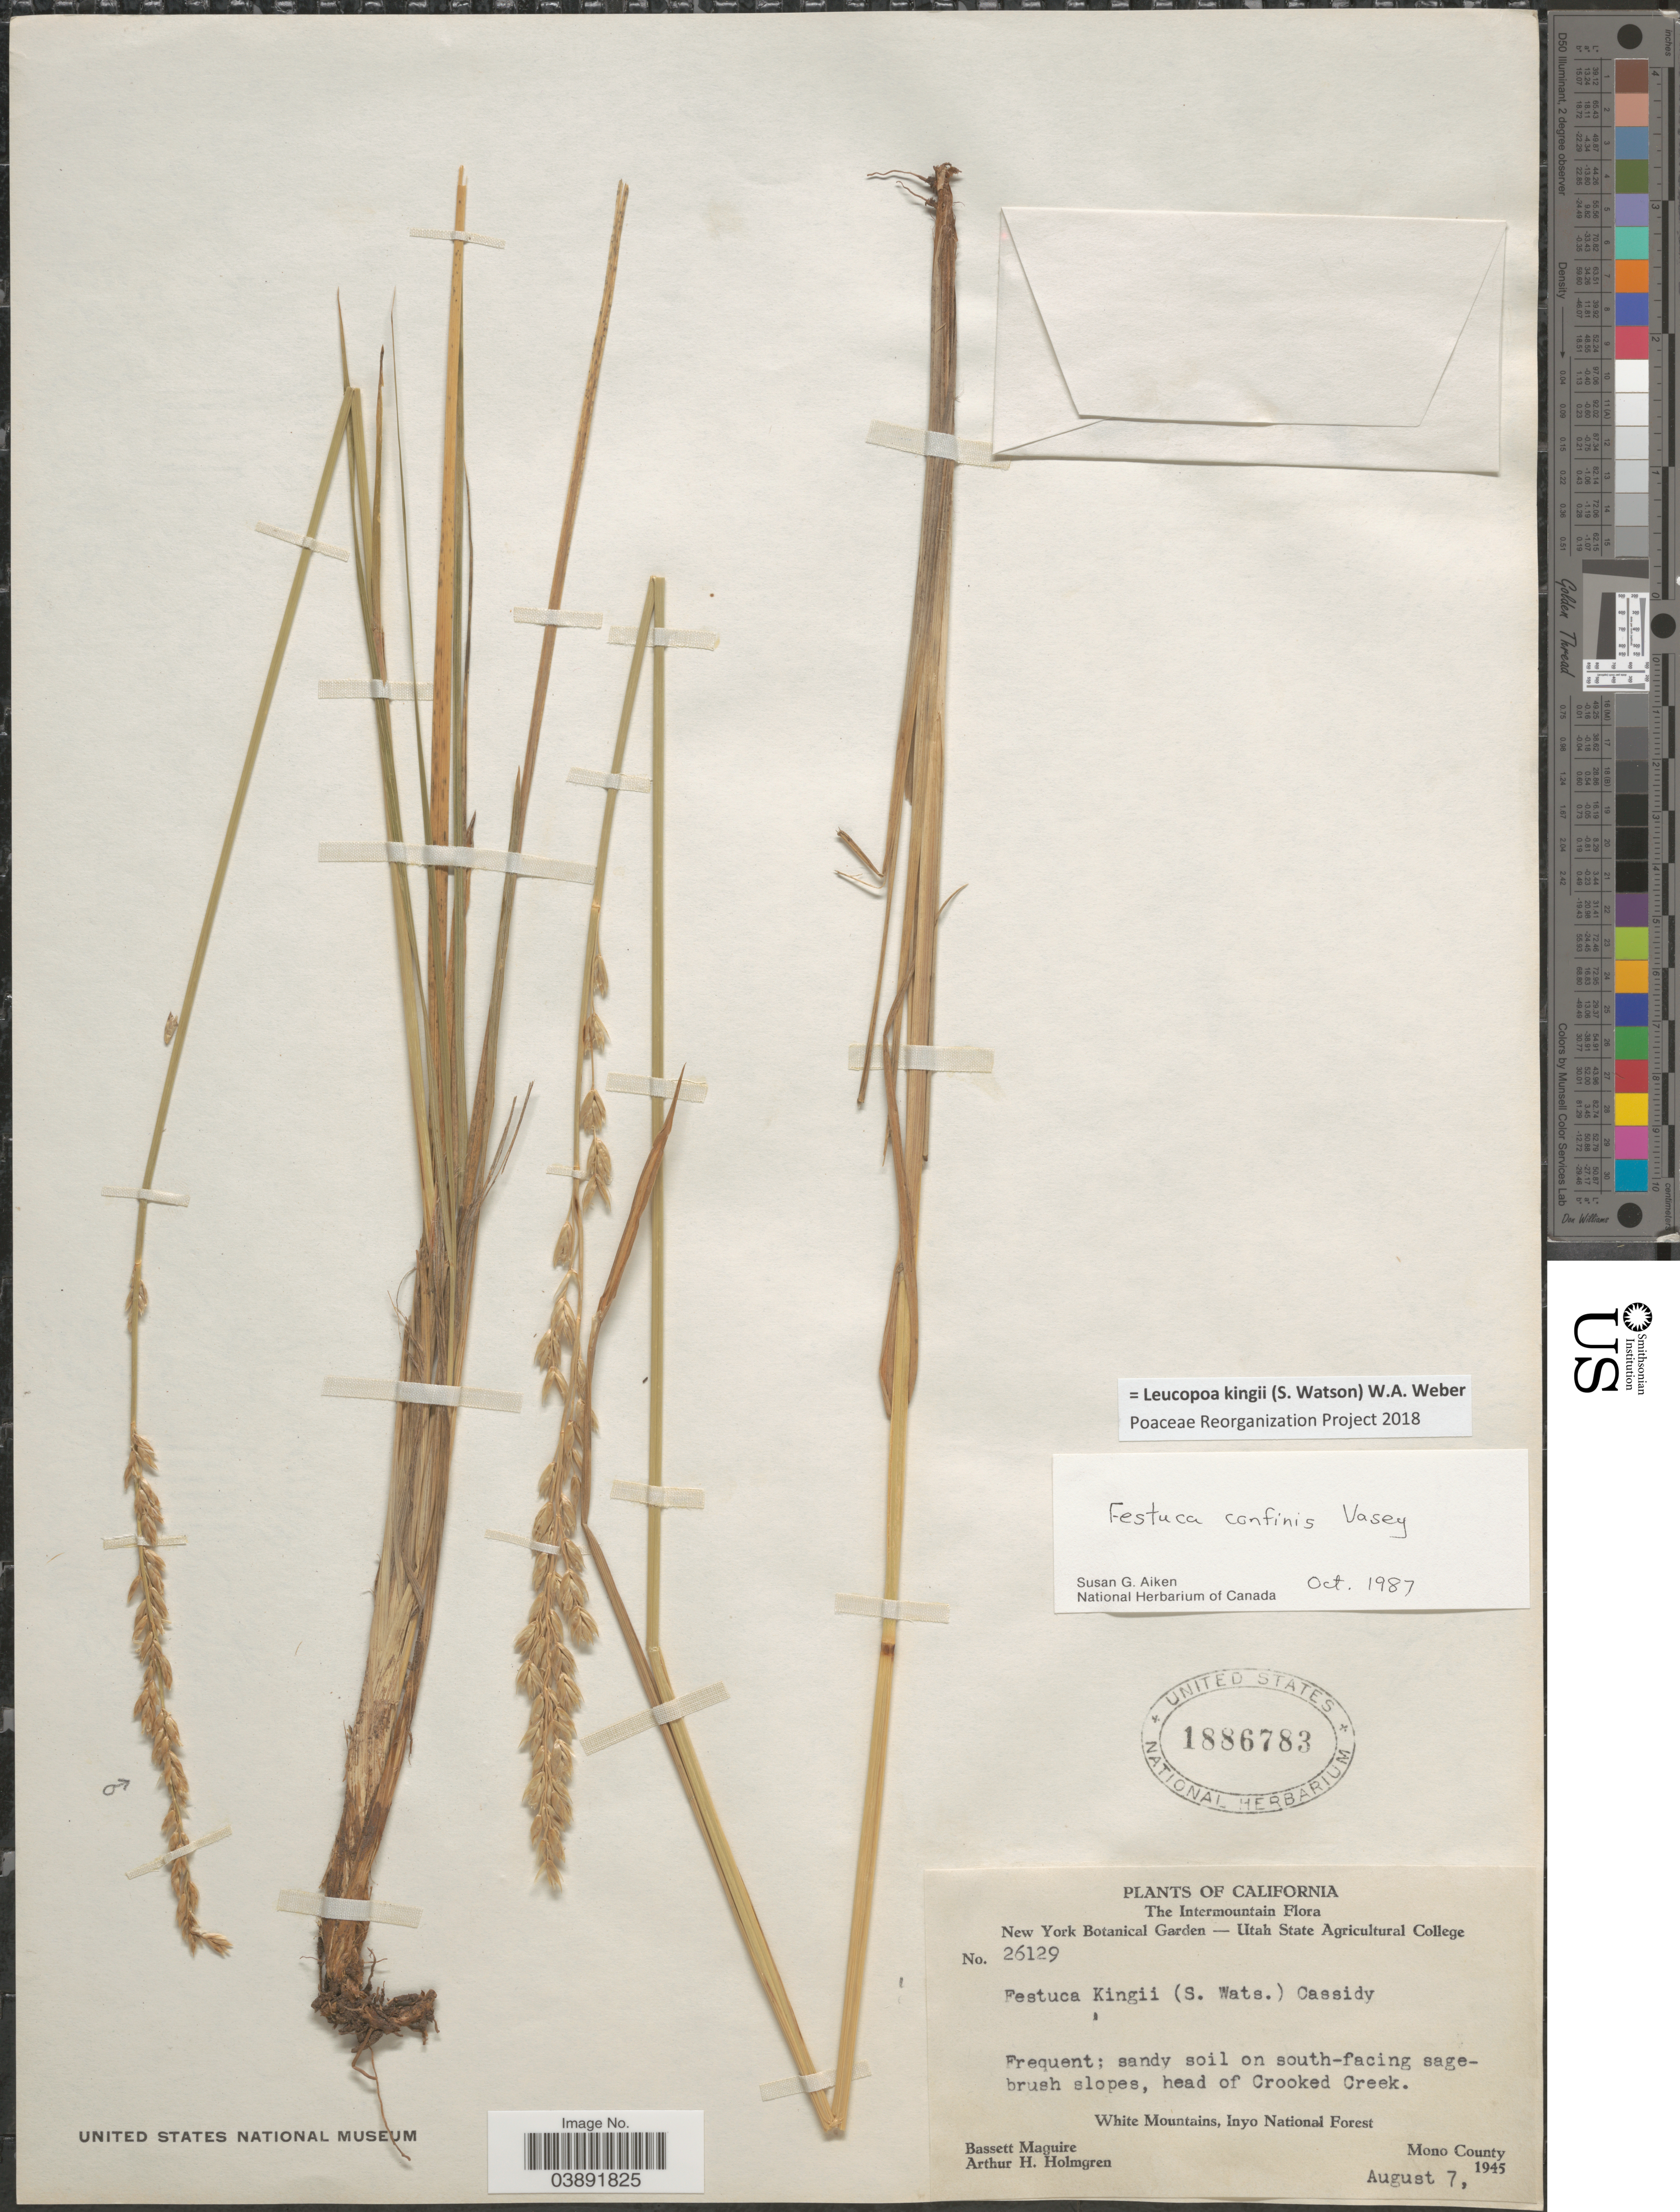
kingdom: Plantae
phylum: Tracheophyta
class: Liliopsida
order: Poales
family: Poaceae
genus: Hesperochloa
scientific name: Hesperochloa kingii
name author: (S. Watson) Rydb.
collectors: B. Maguire & A. H. Holmgren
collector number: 26129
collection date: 1945-08-07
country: United States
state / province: California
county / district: Mono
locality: The Intermountain. Frequent; sandy soil on south-facing sage-brush slopes, head of Crooked Creek. White Mountains, Inyo National Forest. Mono County.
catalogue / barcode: US 1886783